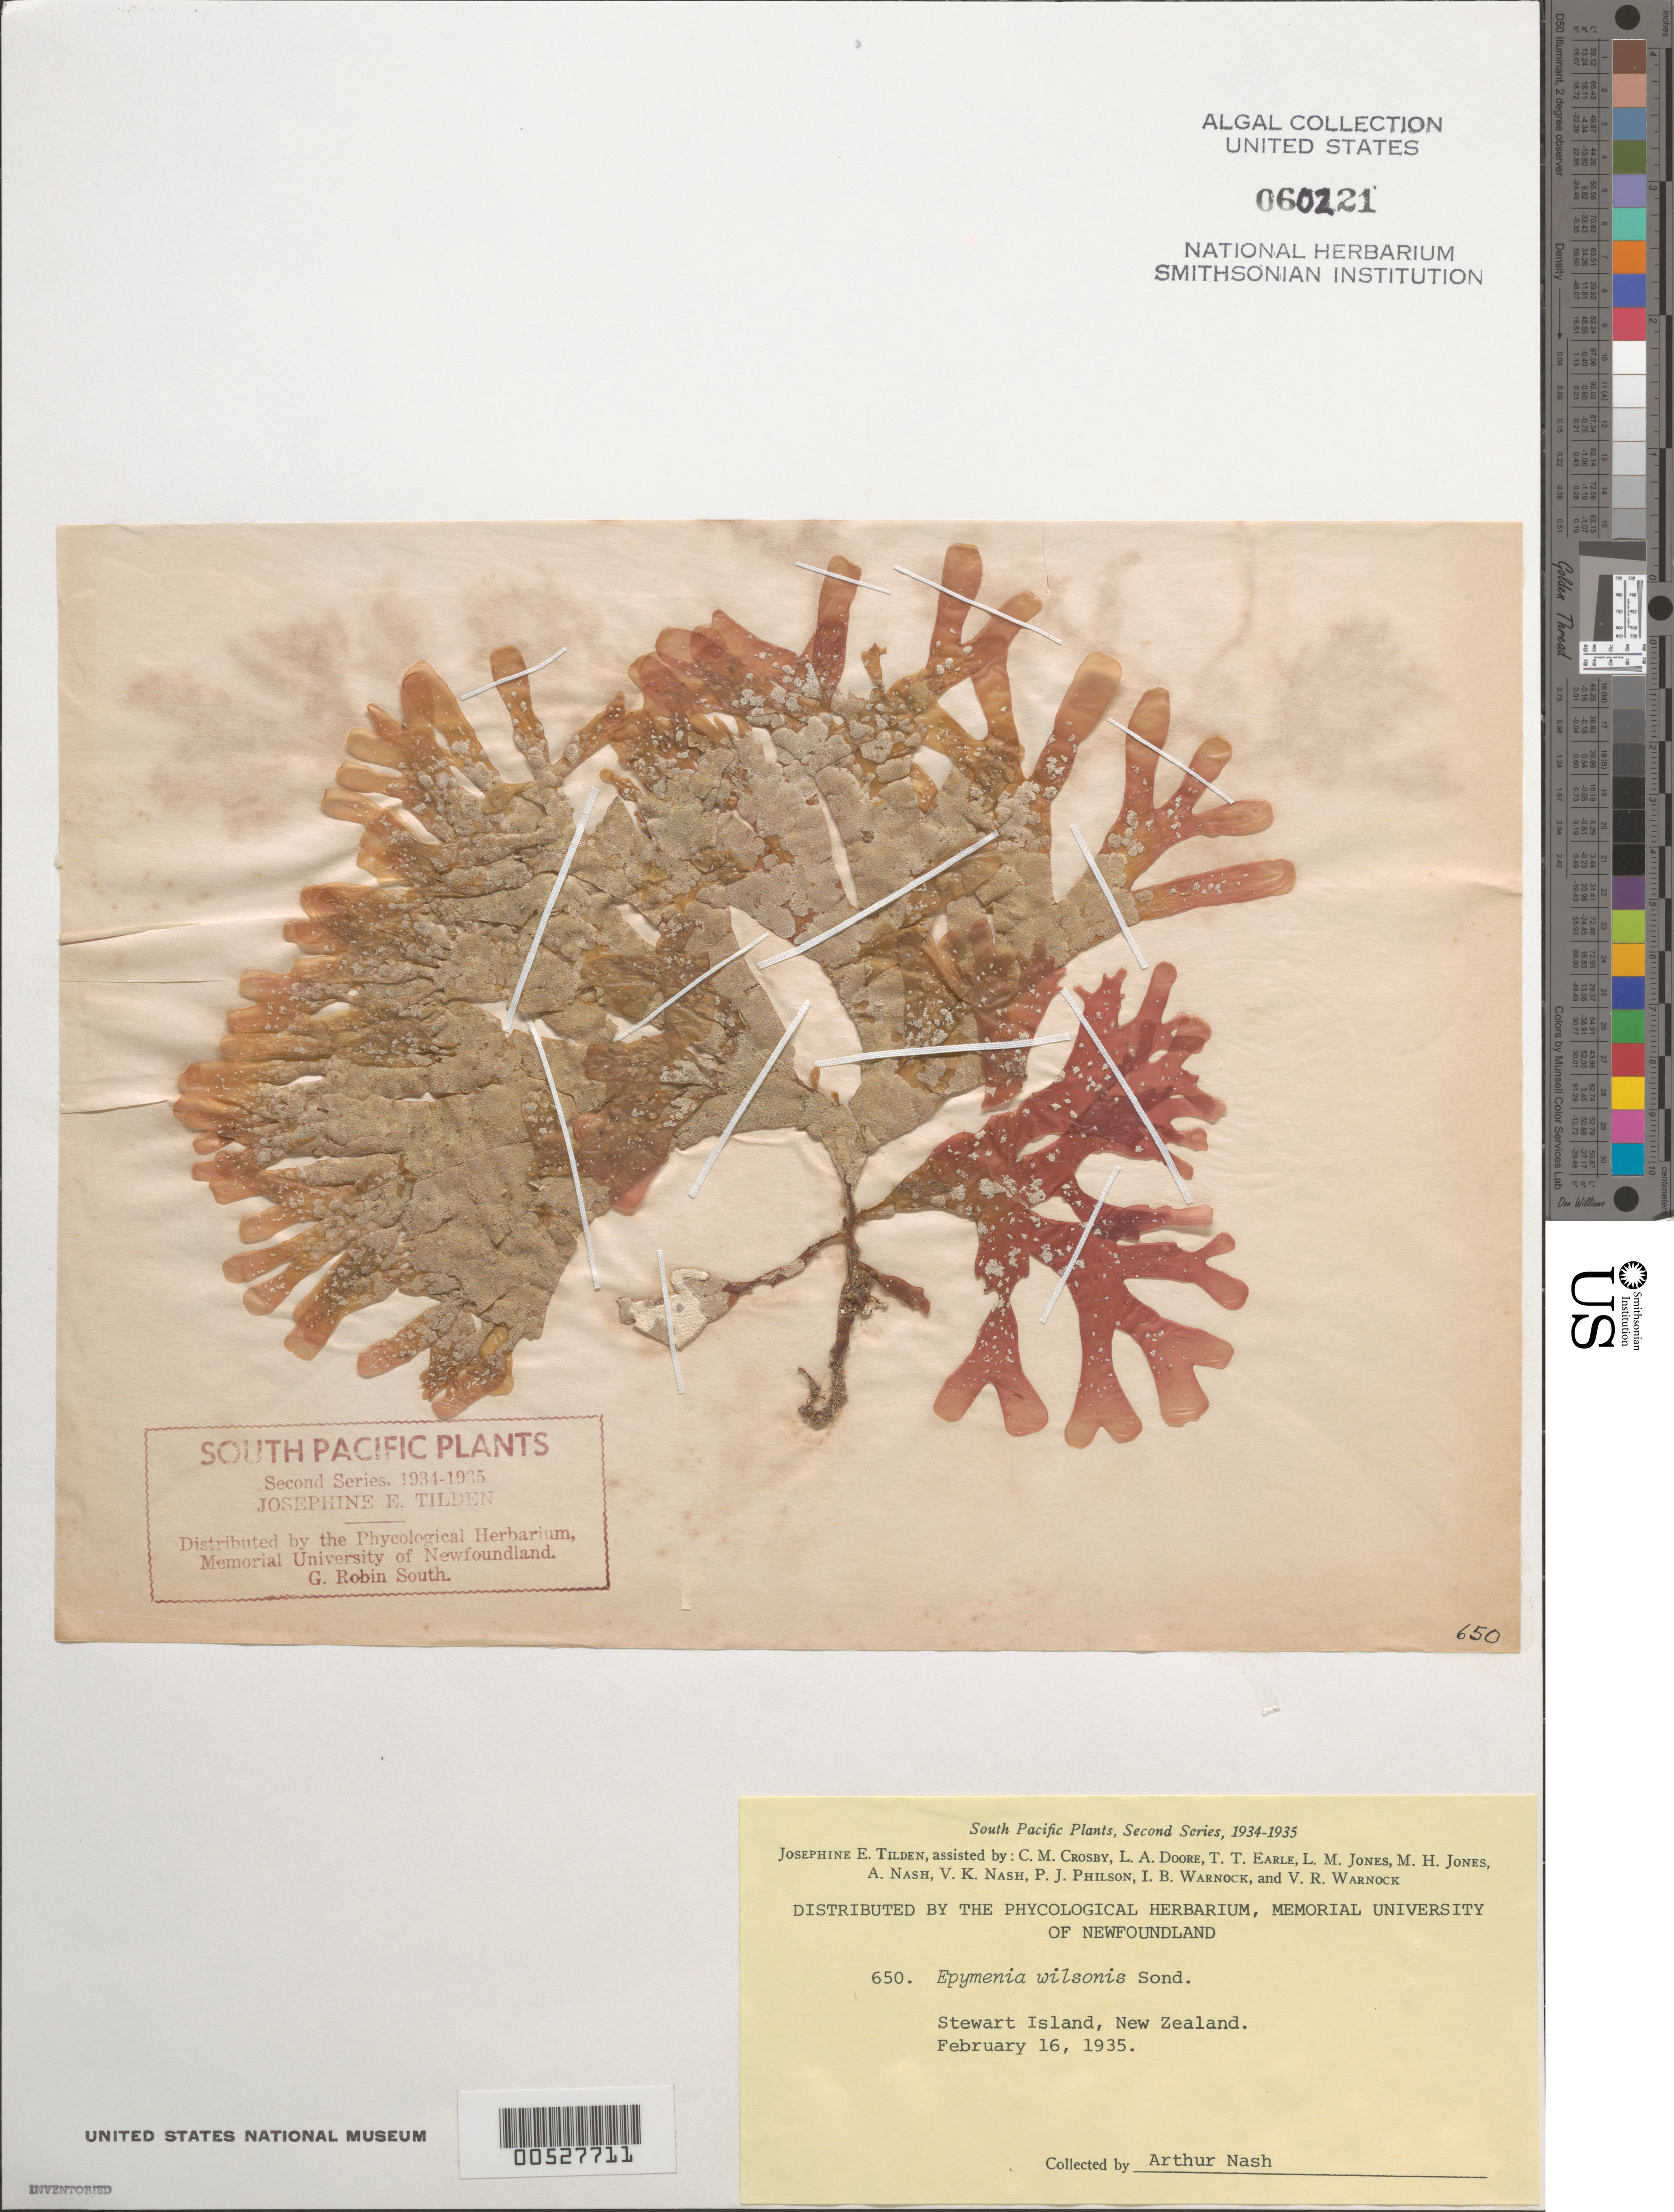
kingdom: Plantae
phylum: Rhodophyta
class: Florideophyceae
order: Rhodymeniales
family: Rhodymeniaceae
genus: Rhodymenia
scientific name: Rhodymenia wilsonis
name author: (Sonder) G.W. Saunders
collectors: A. Nash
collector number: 650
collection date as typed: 16 Feb 1935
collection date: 1935-02-16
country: New Zealand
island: Stewart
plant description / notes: Tilden, South Pacific Plants, Second Series, 1934-1935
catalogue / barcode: US 60221